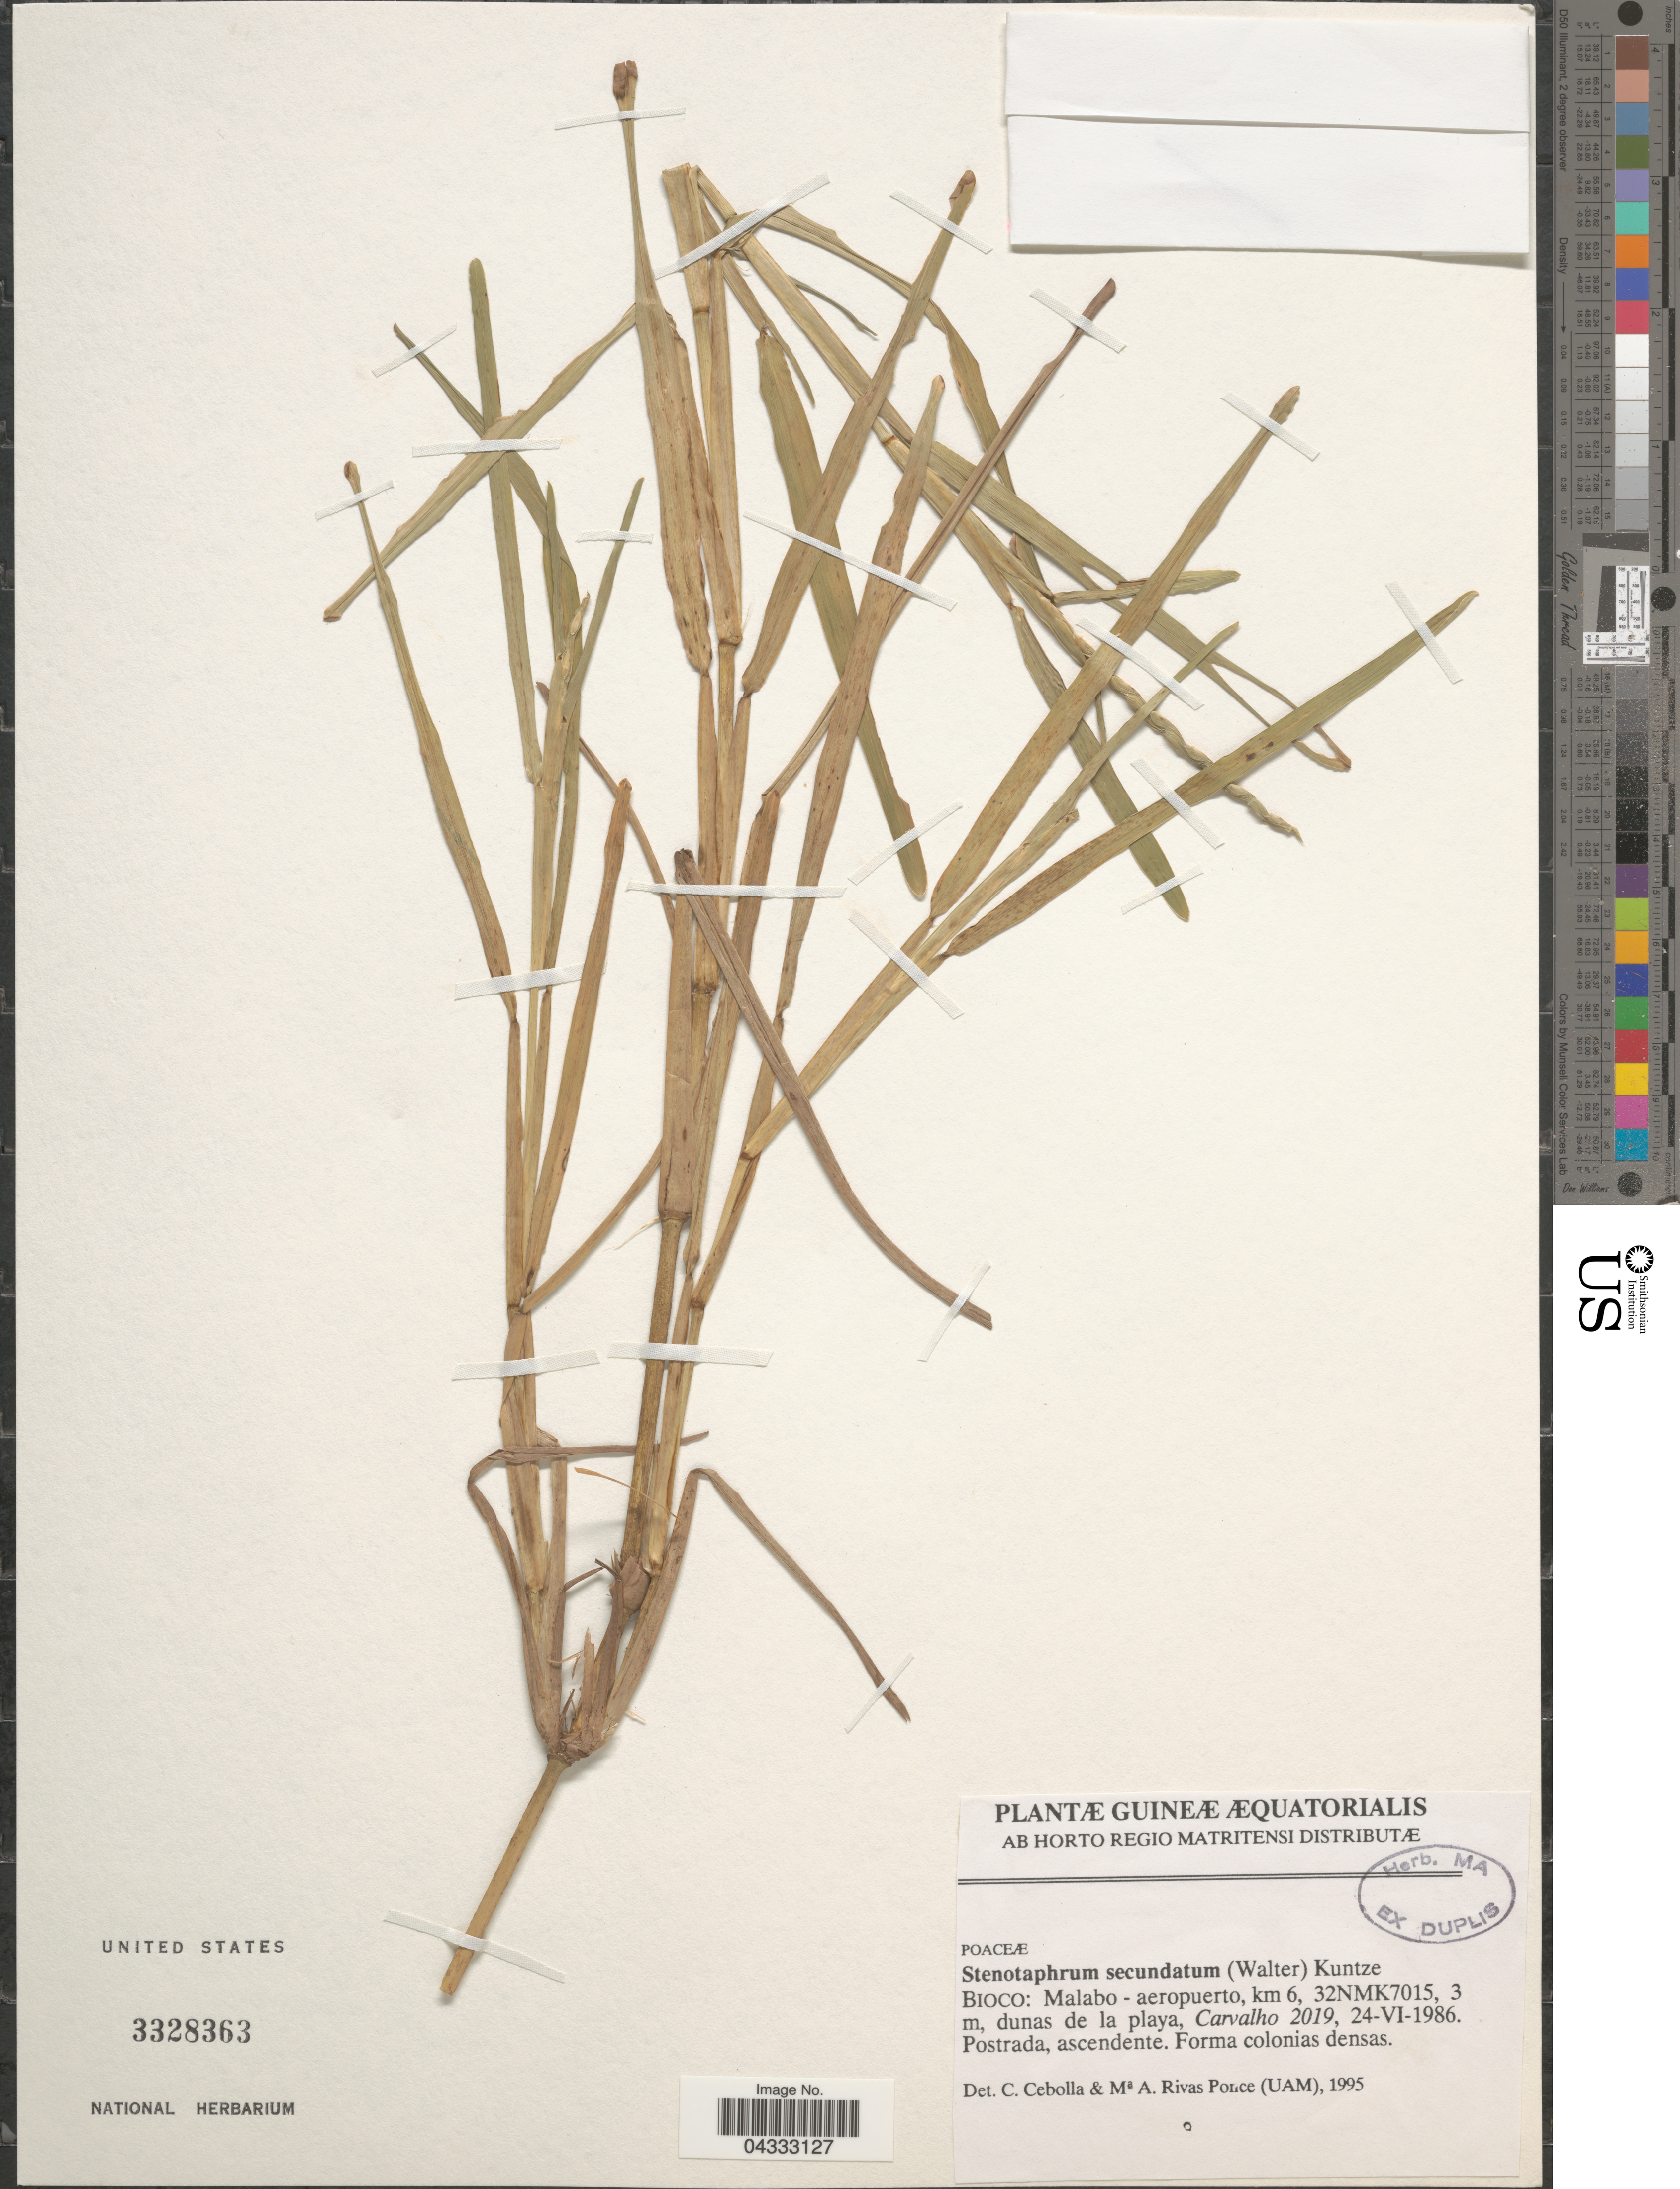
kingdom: Plantae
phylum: Tracheophyta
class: Liliopsida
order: Poales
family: Poaceae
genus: Stenotaphrum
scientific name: Stenotaphrum secundatum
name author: (Walter) Kuntze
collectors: Carvalho, --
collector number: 2019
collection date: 1986-06-24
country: Equatorial Guinea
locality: Guineæ Æquatorialis. Bioco: Malabo - aeropuerto, km 6, 32NMK7015.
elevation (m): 3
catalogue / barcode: US 3328363